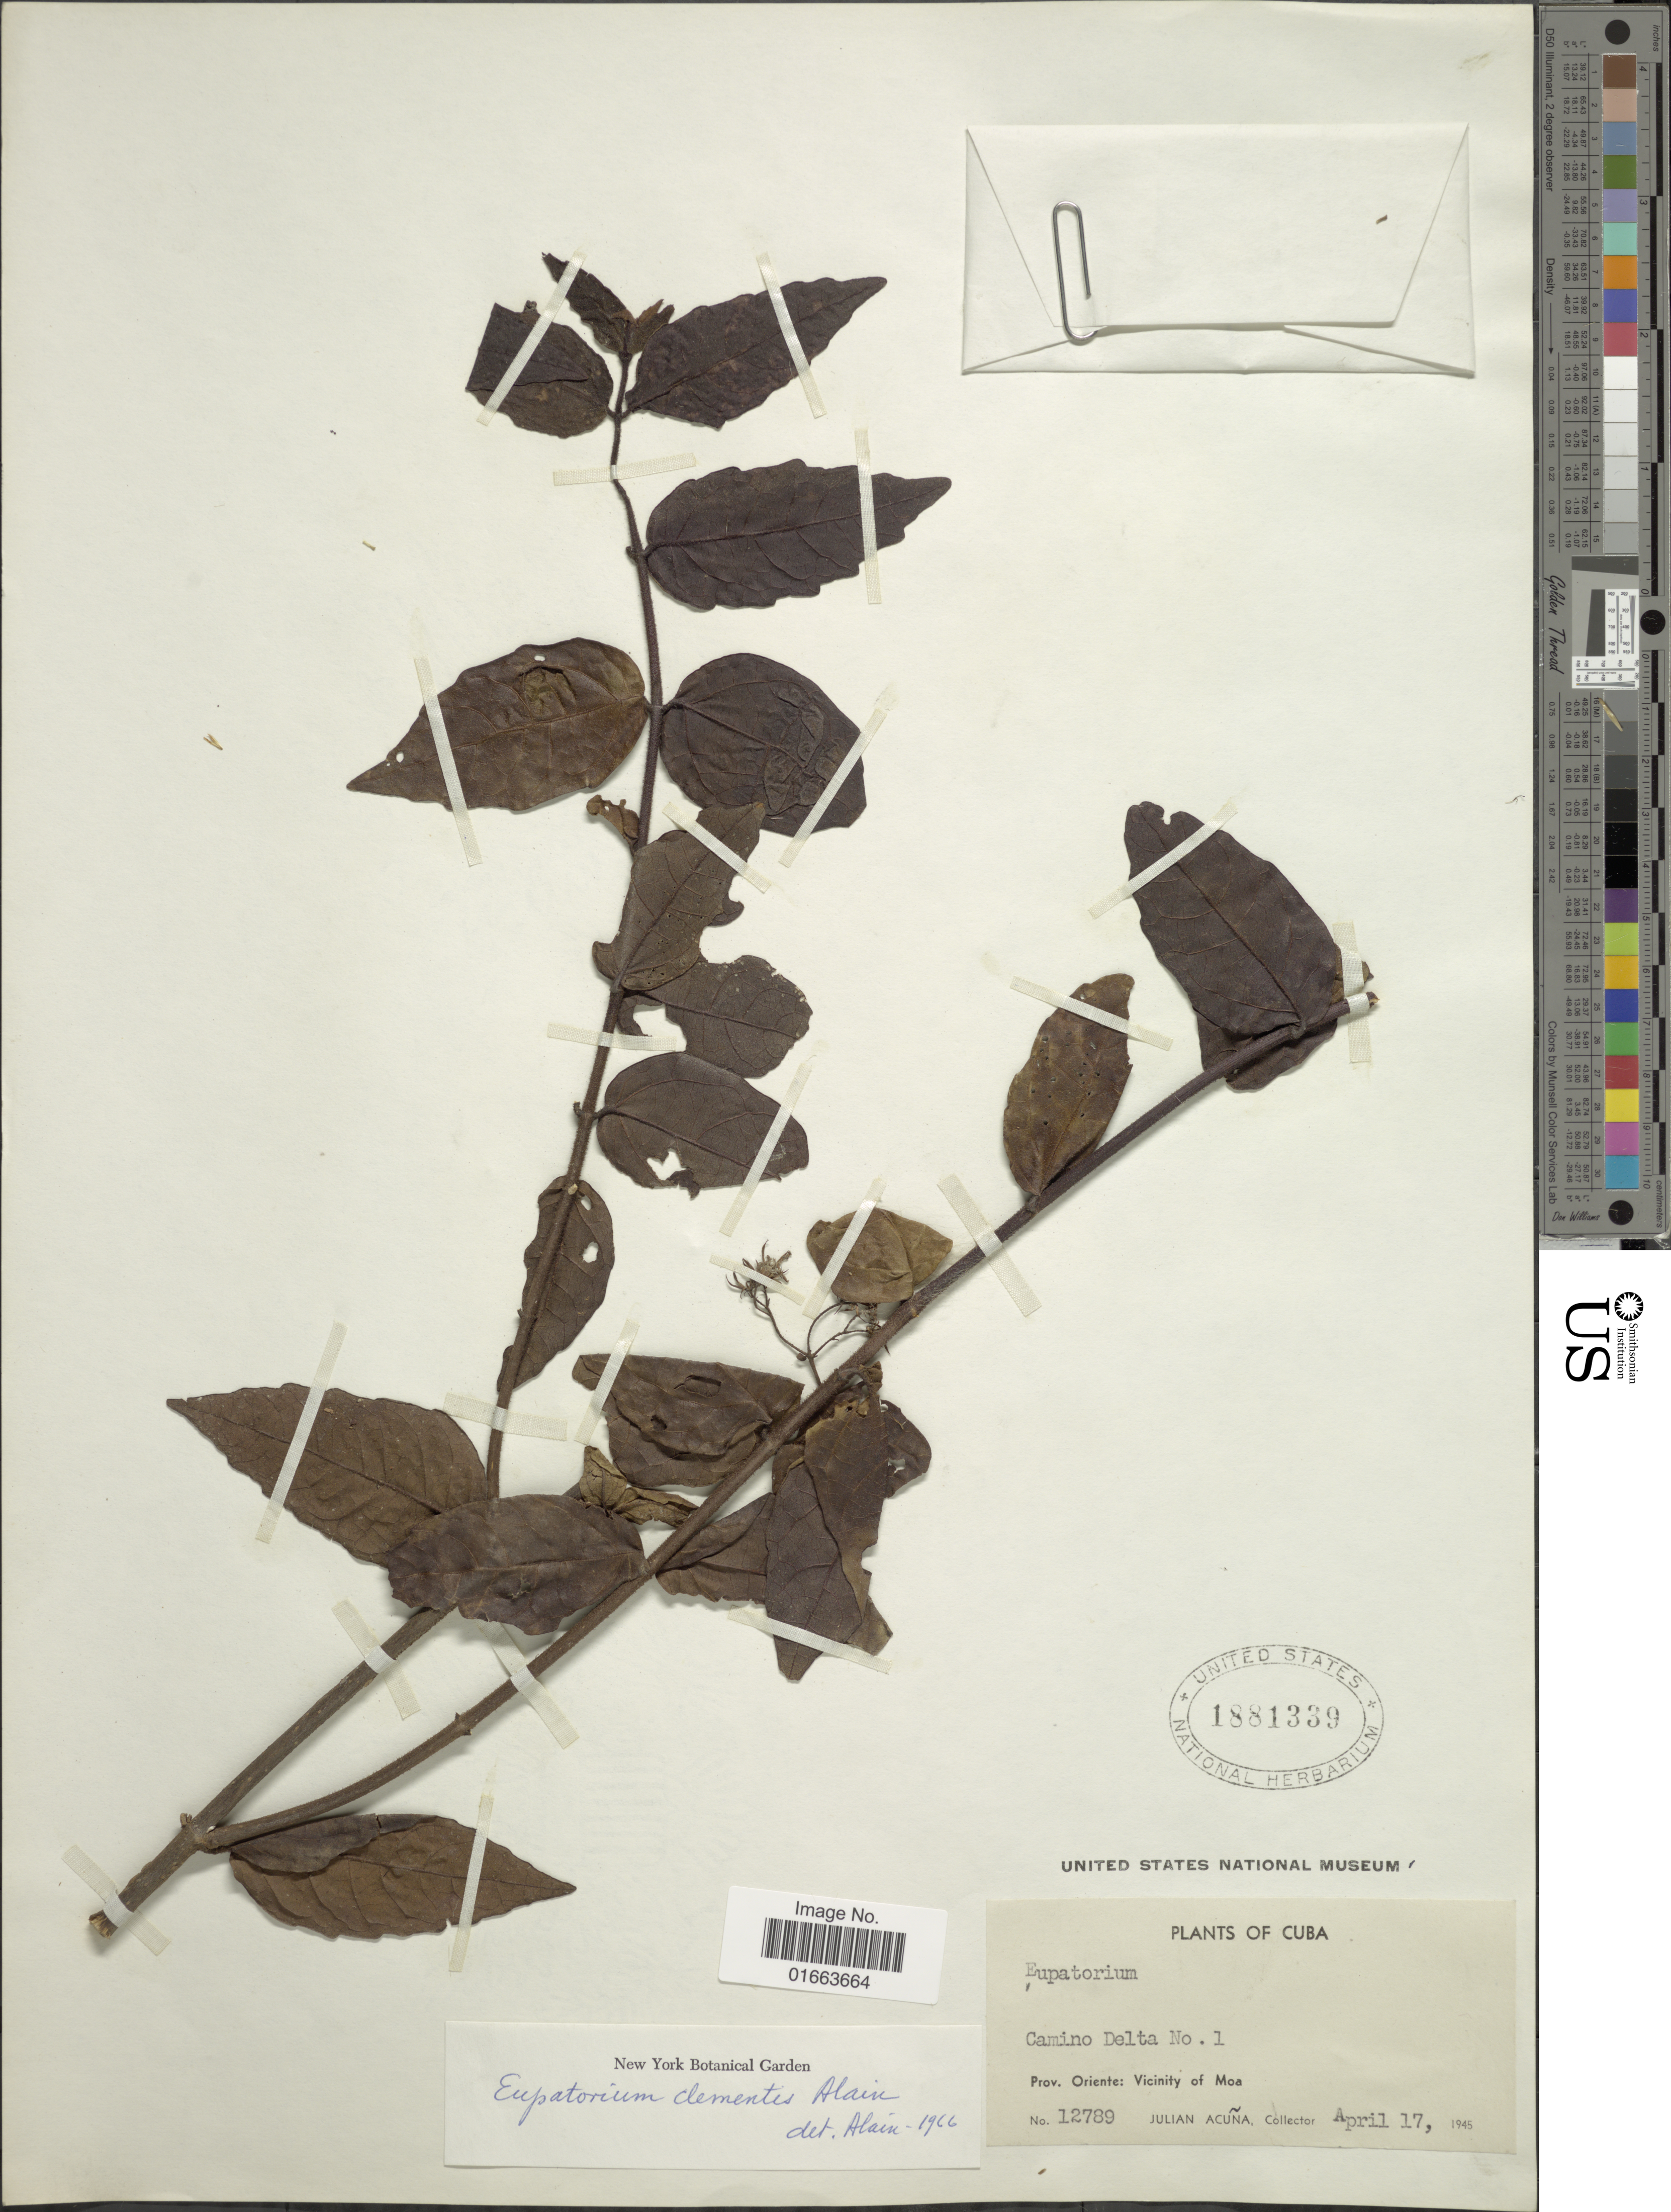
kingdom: Plantae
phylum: Tracheophyta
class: Magnoliopsida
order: Asterales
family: Asteraceae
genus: Koanophyllon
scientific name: Koanophyllon clementis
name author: (Alain) R.M. King & H. Rob.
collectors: J. Acuña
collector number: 12789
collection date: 1945-04-17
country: Cuba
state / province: Oriente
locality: Camino Delta No. 1, Vicinity o f Moa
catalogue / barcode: US 1881339